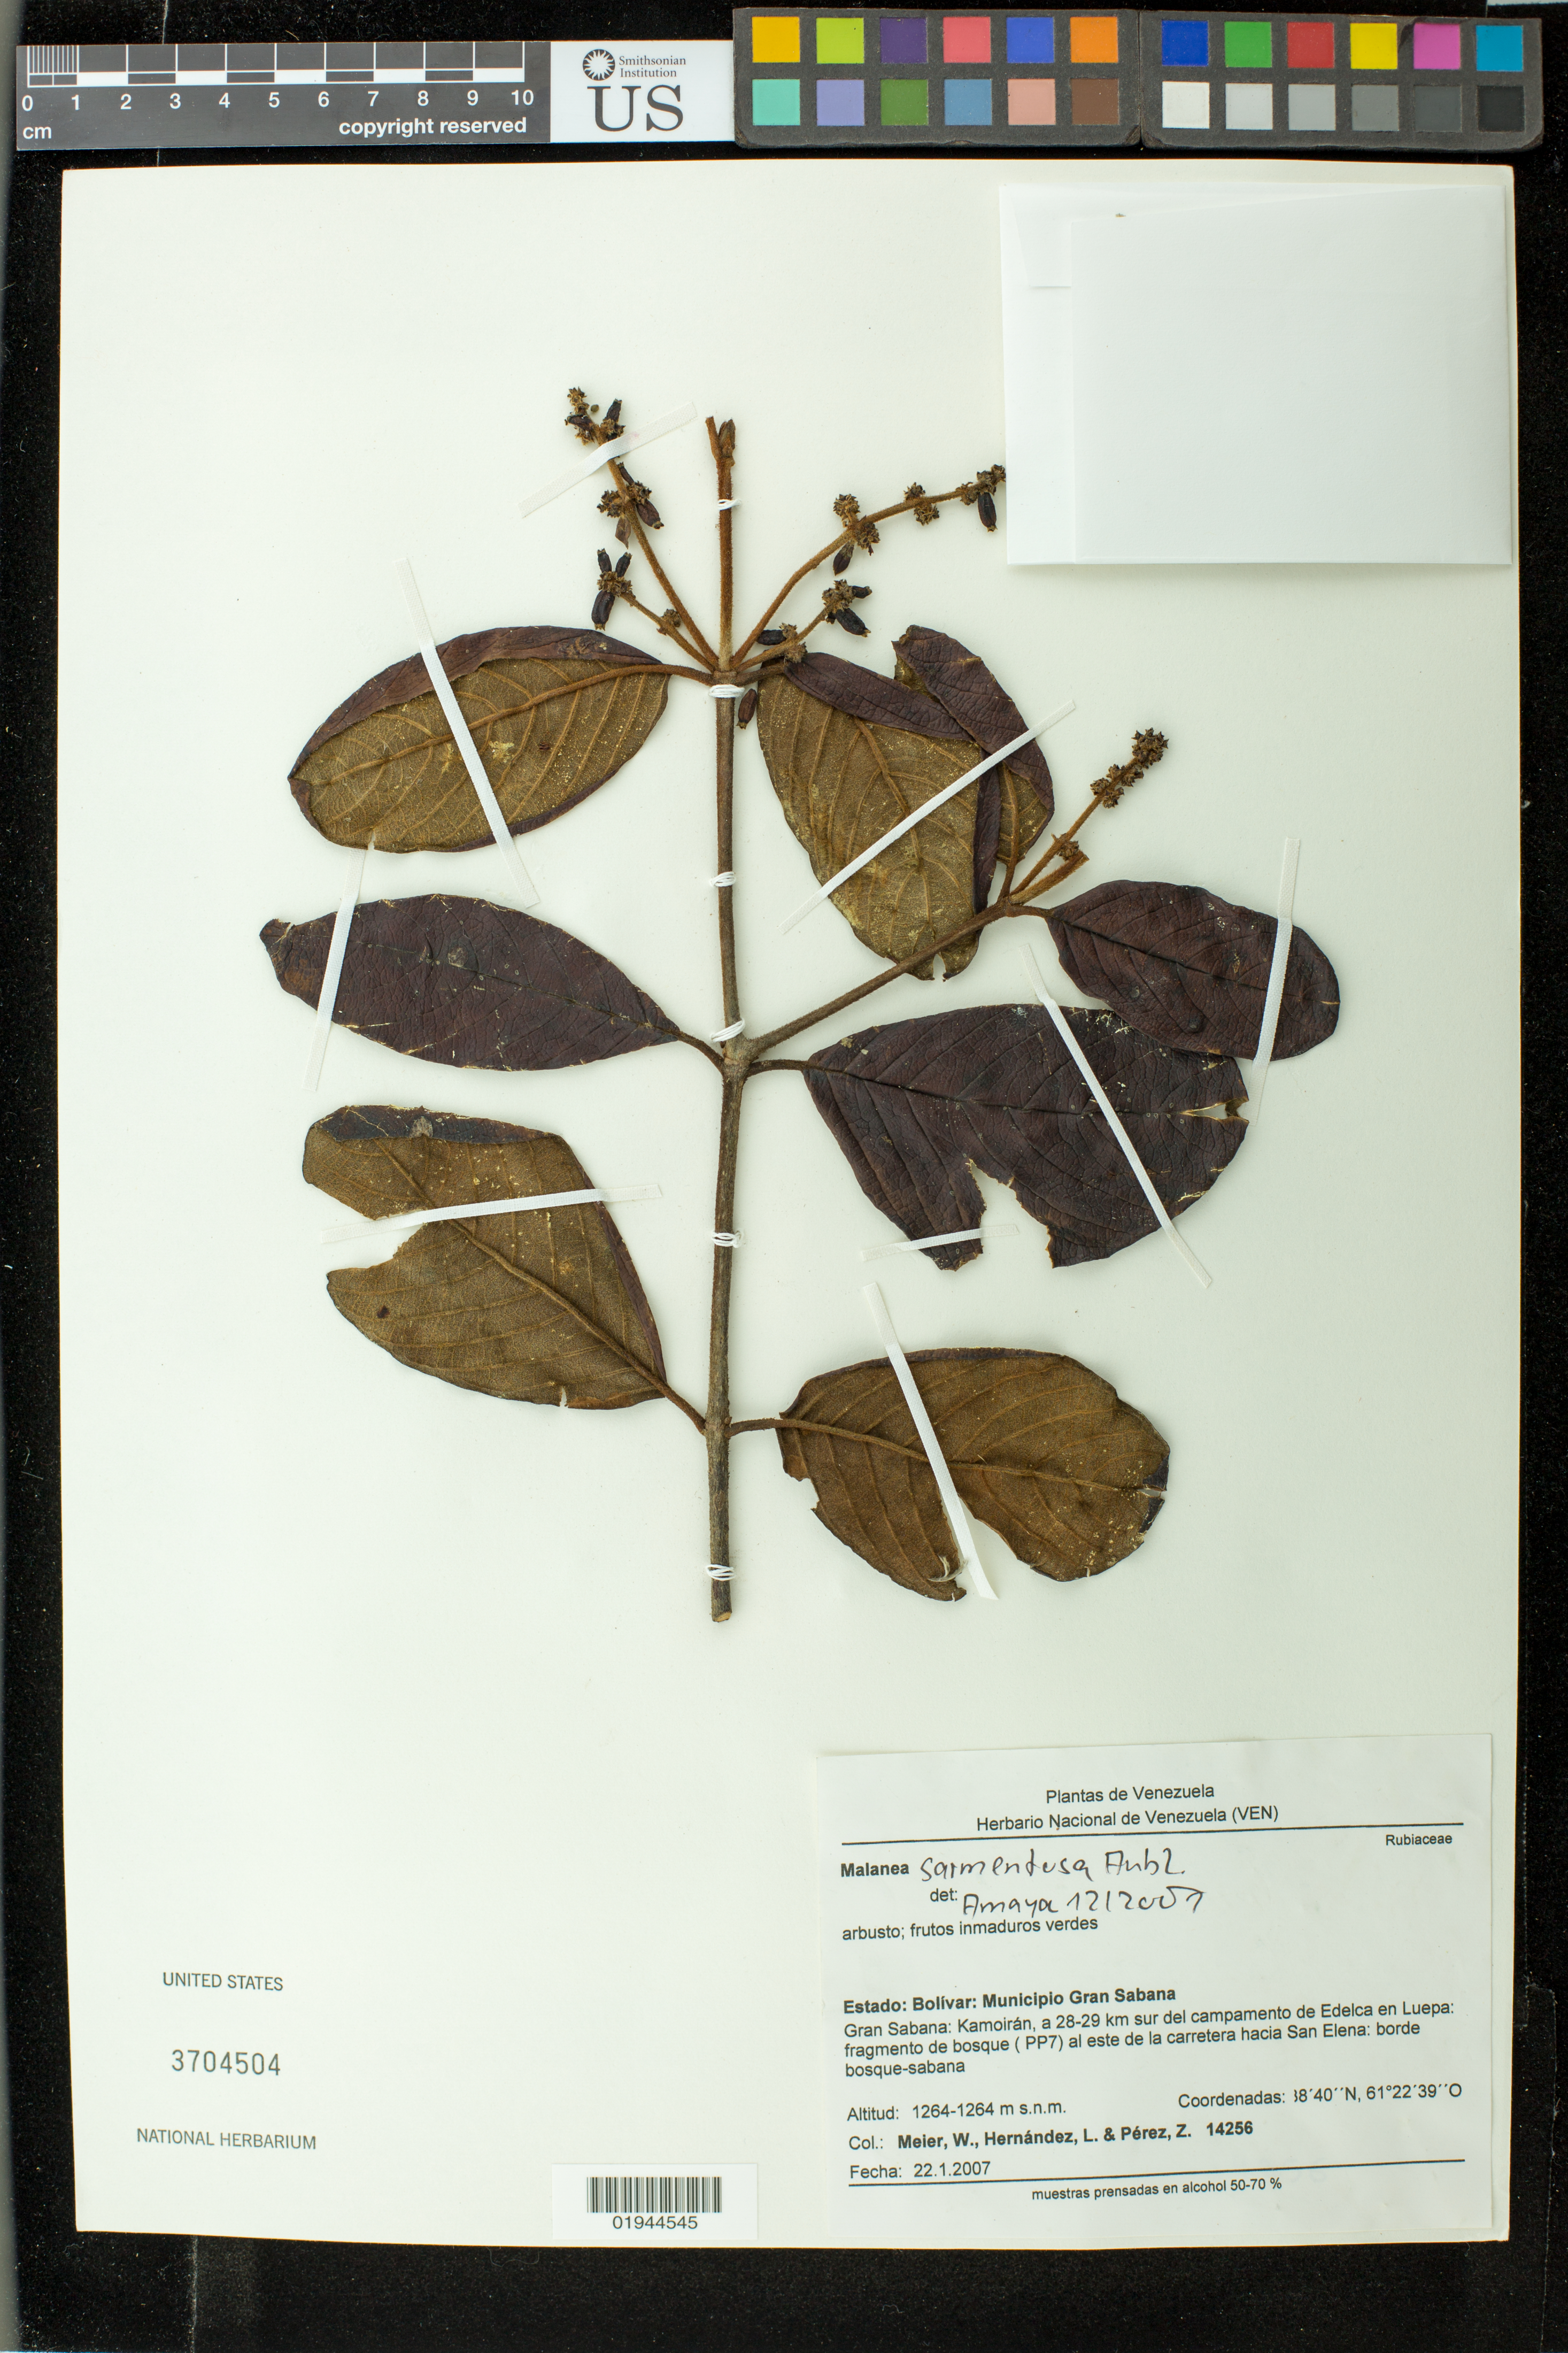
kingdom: Plantae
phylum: Tracheophyta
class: Magnoliopsida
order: Gentianales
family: Rubiaceae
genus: Malanea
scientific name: Malanea sarmentosa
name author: Aubl.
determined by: Amaya, --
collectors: W. Meier, L. Hernández & Z. Perez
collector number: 14256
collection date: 2007-01-22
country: Venezuela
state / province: Bolívar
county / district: Gran Sabana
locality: Kamoiran, a 28-29 km sur del campamento de Edelca en Luepa, fragmento de bosque al este de la carretera hacia San Elena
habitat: borde bosque-sabana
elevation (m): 1264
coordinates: ?8 40 N, 61 22 39 O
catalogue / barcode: US 3704504